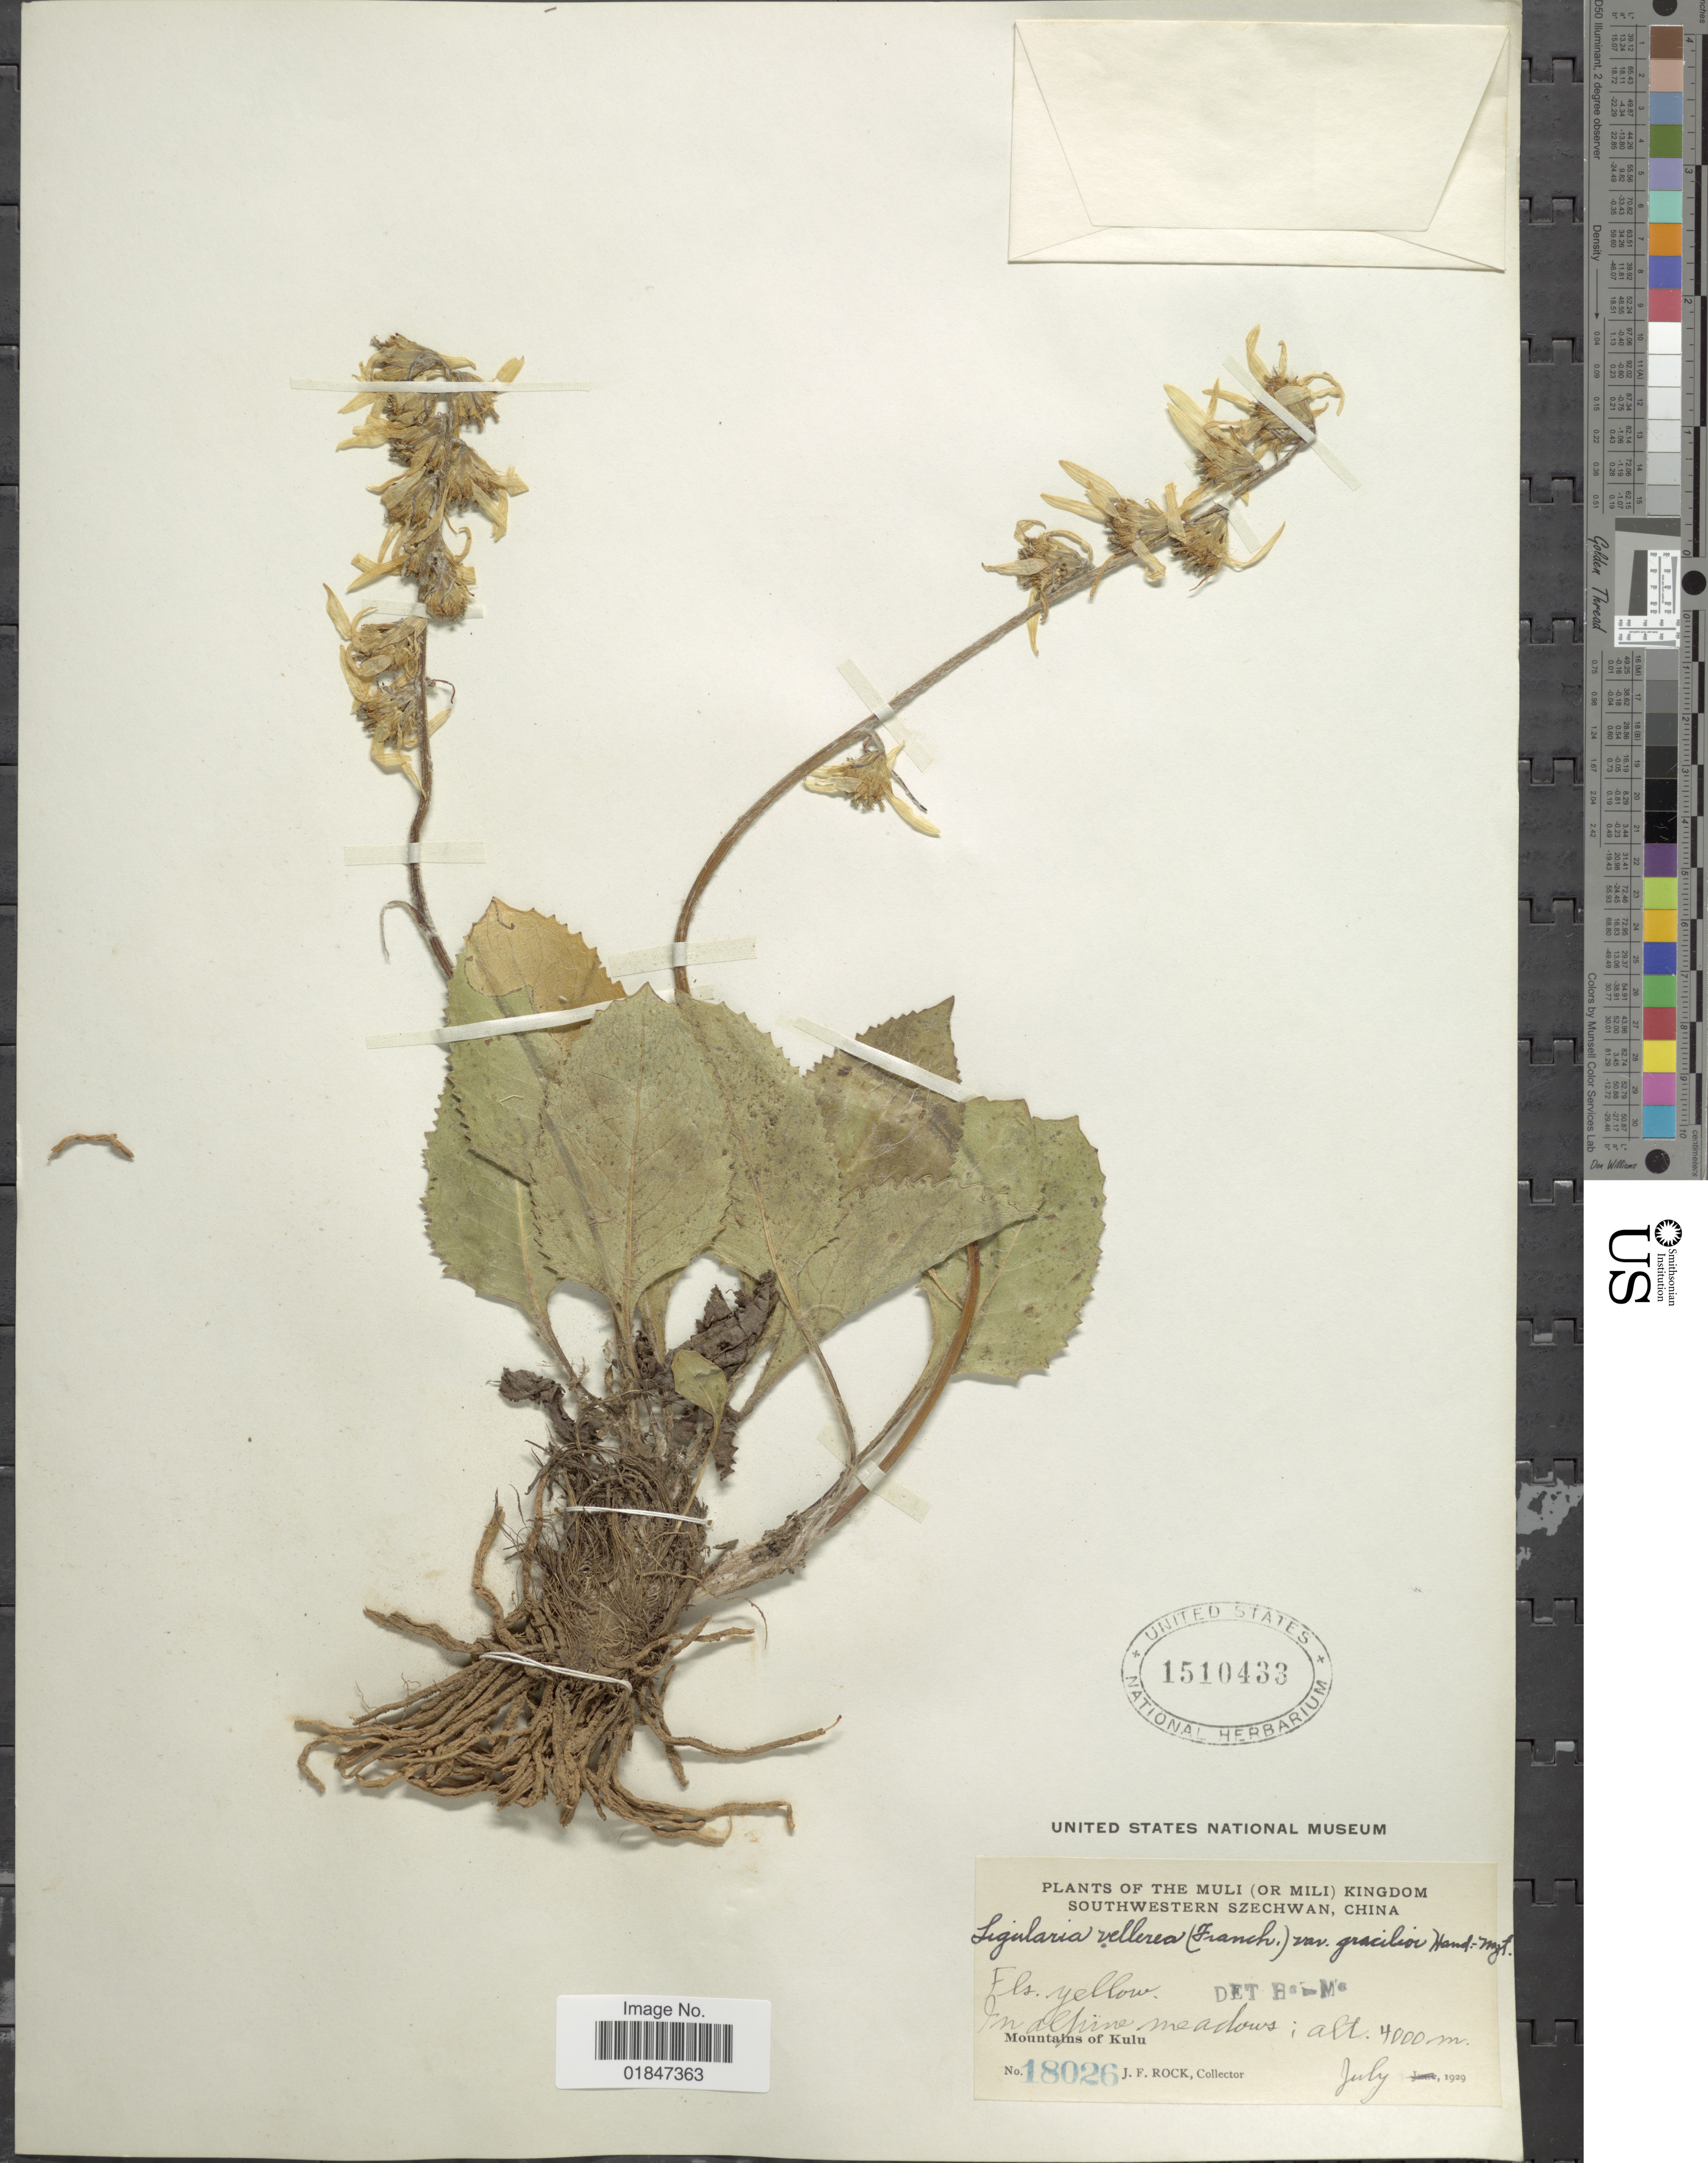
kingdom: Plantae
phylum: Tracheophyta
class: Magnoliopsida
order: Asterales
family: Asteraceae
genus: Ligularia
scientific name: Ligularia vellerea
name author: (Franch.) Hand.-Mazz.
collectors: J. Rock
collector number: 18026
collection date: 1929-07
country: China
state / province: Sichuan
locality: The Muli (or Mili) Kingdom, Southwestern Szechwan, Mountains of Kulu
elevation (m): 4000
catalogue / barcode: US 1510433